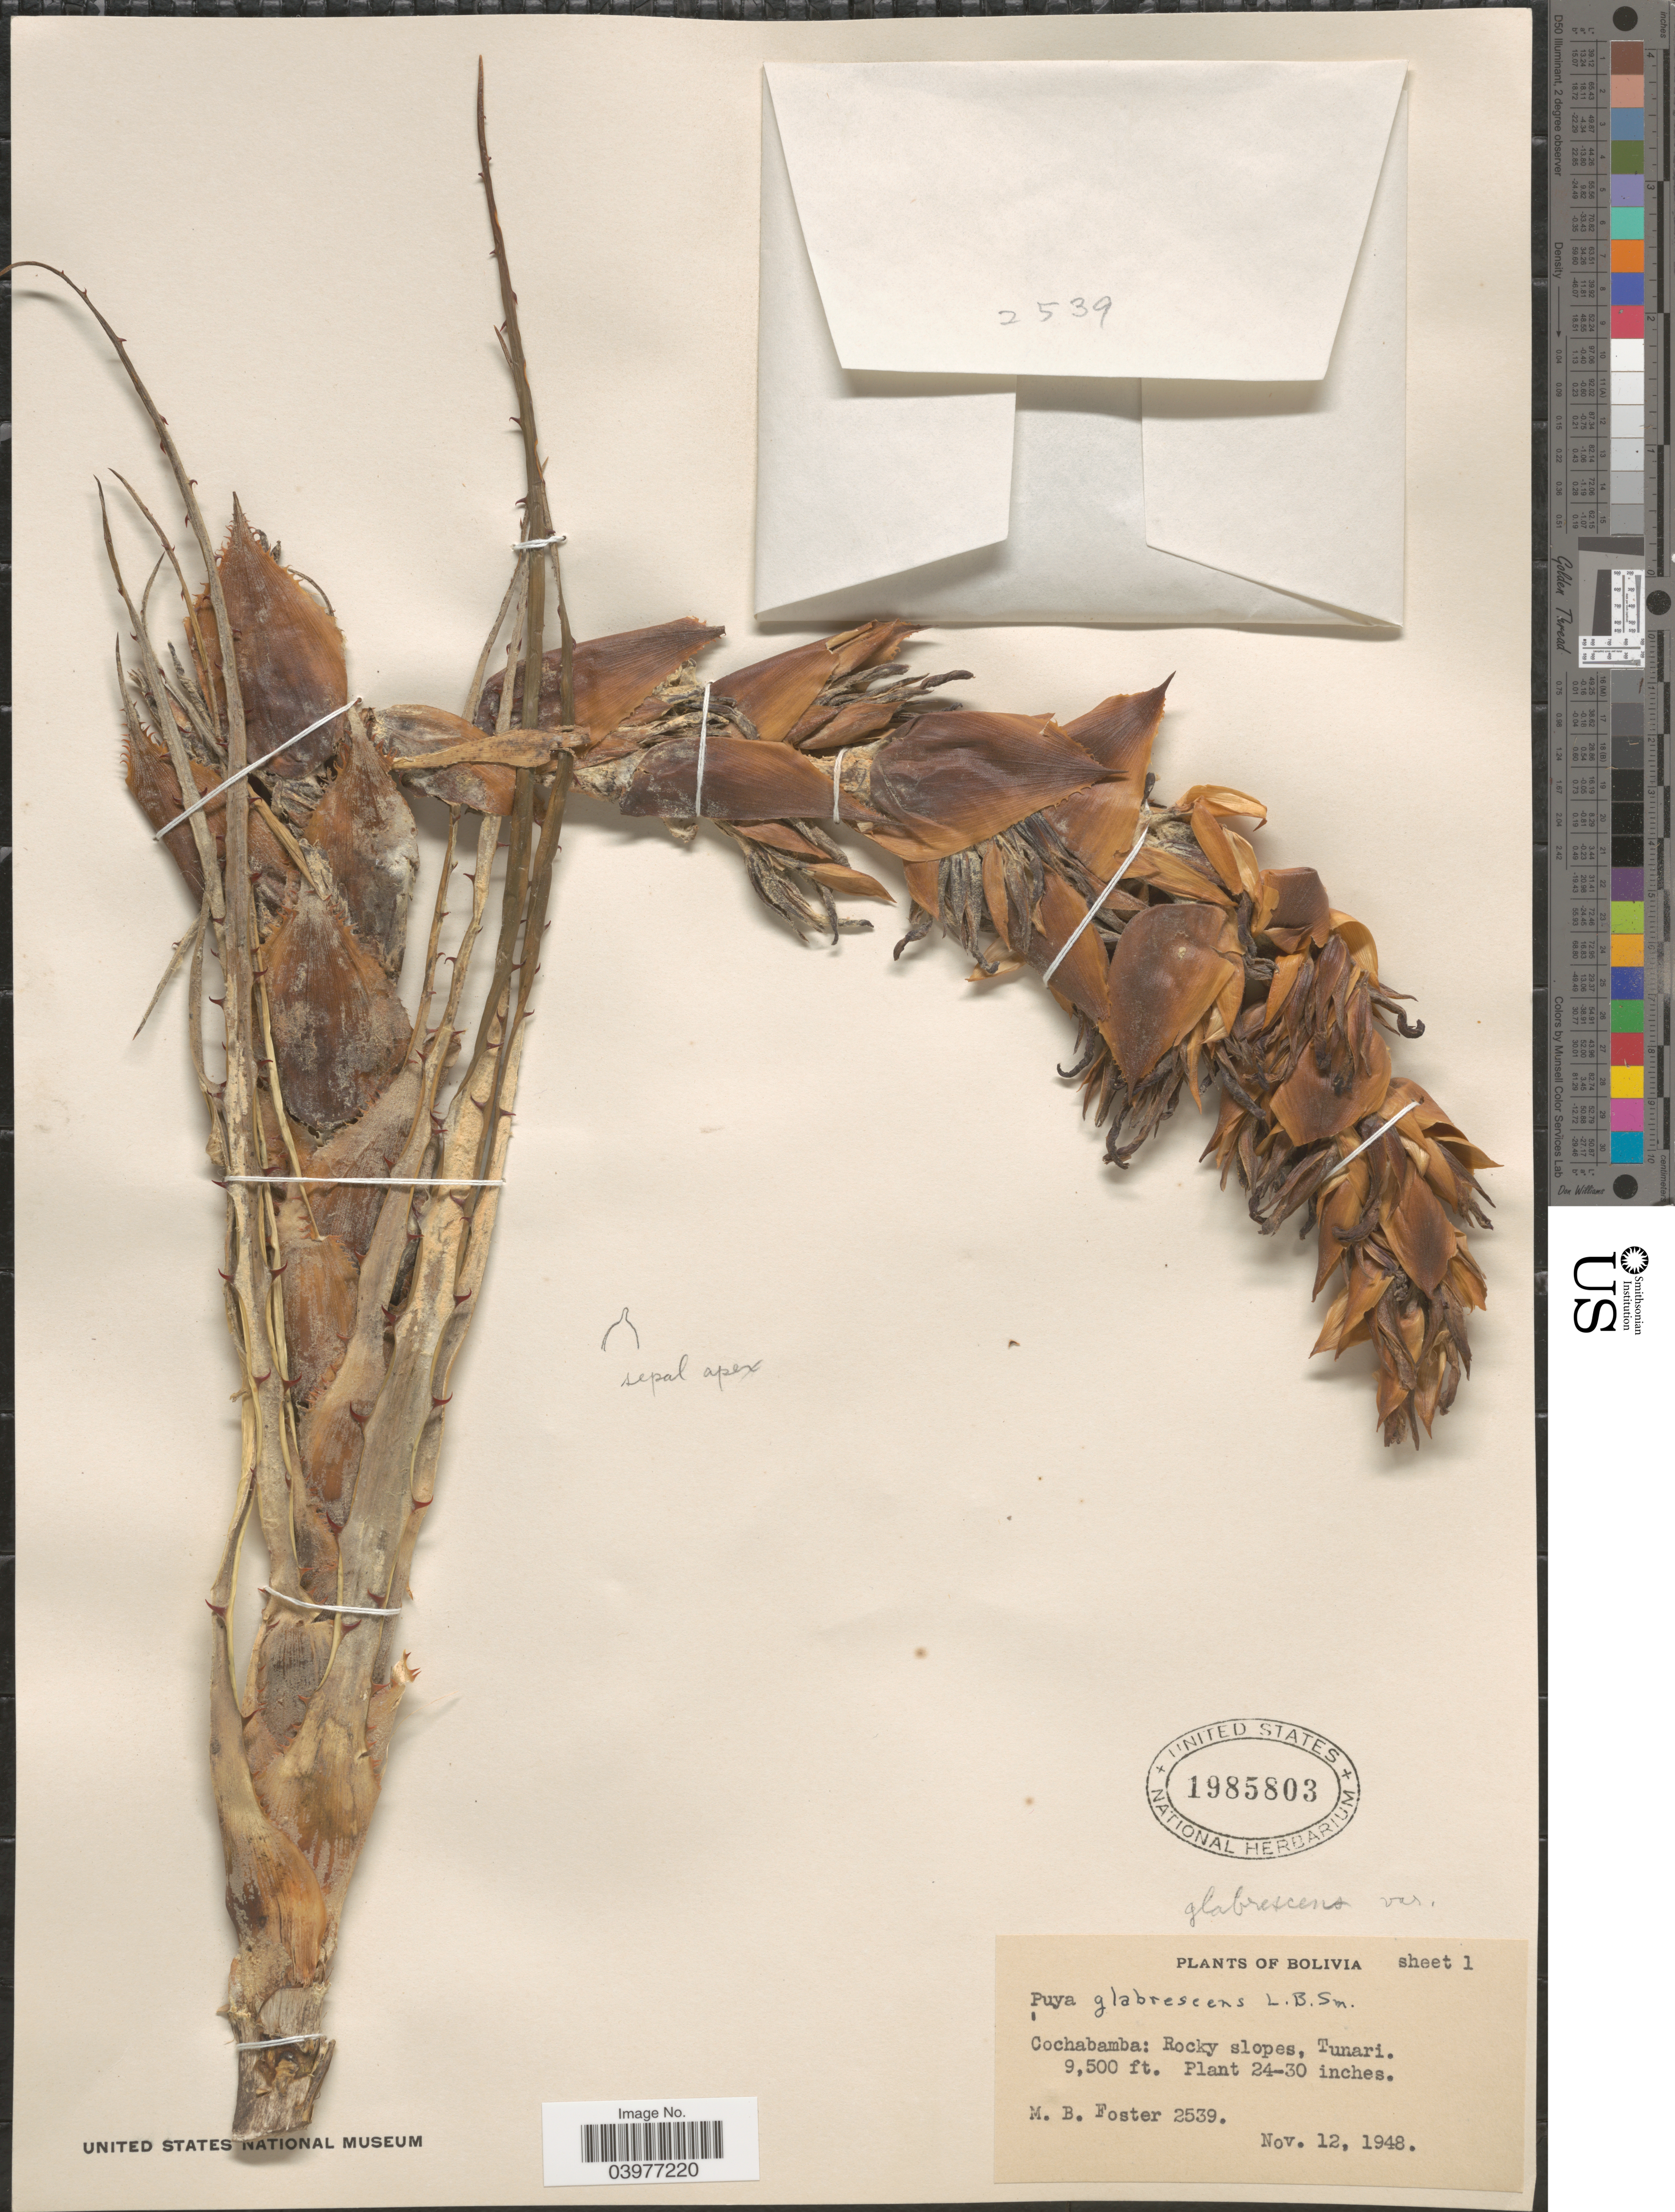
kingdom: Plantae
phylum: Tracheophyta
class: Liliopsida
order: Poales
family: Bromeliaceae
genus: Puya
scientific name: Puya glabrescens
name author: L.B. Sm.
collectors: M. B. Foster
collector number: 2539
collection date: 1948-11-12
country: Bolivia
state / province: Cochabamba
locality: Rocky slopes, Tunari.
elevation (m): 2896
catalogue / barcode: US 1985803